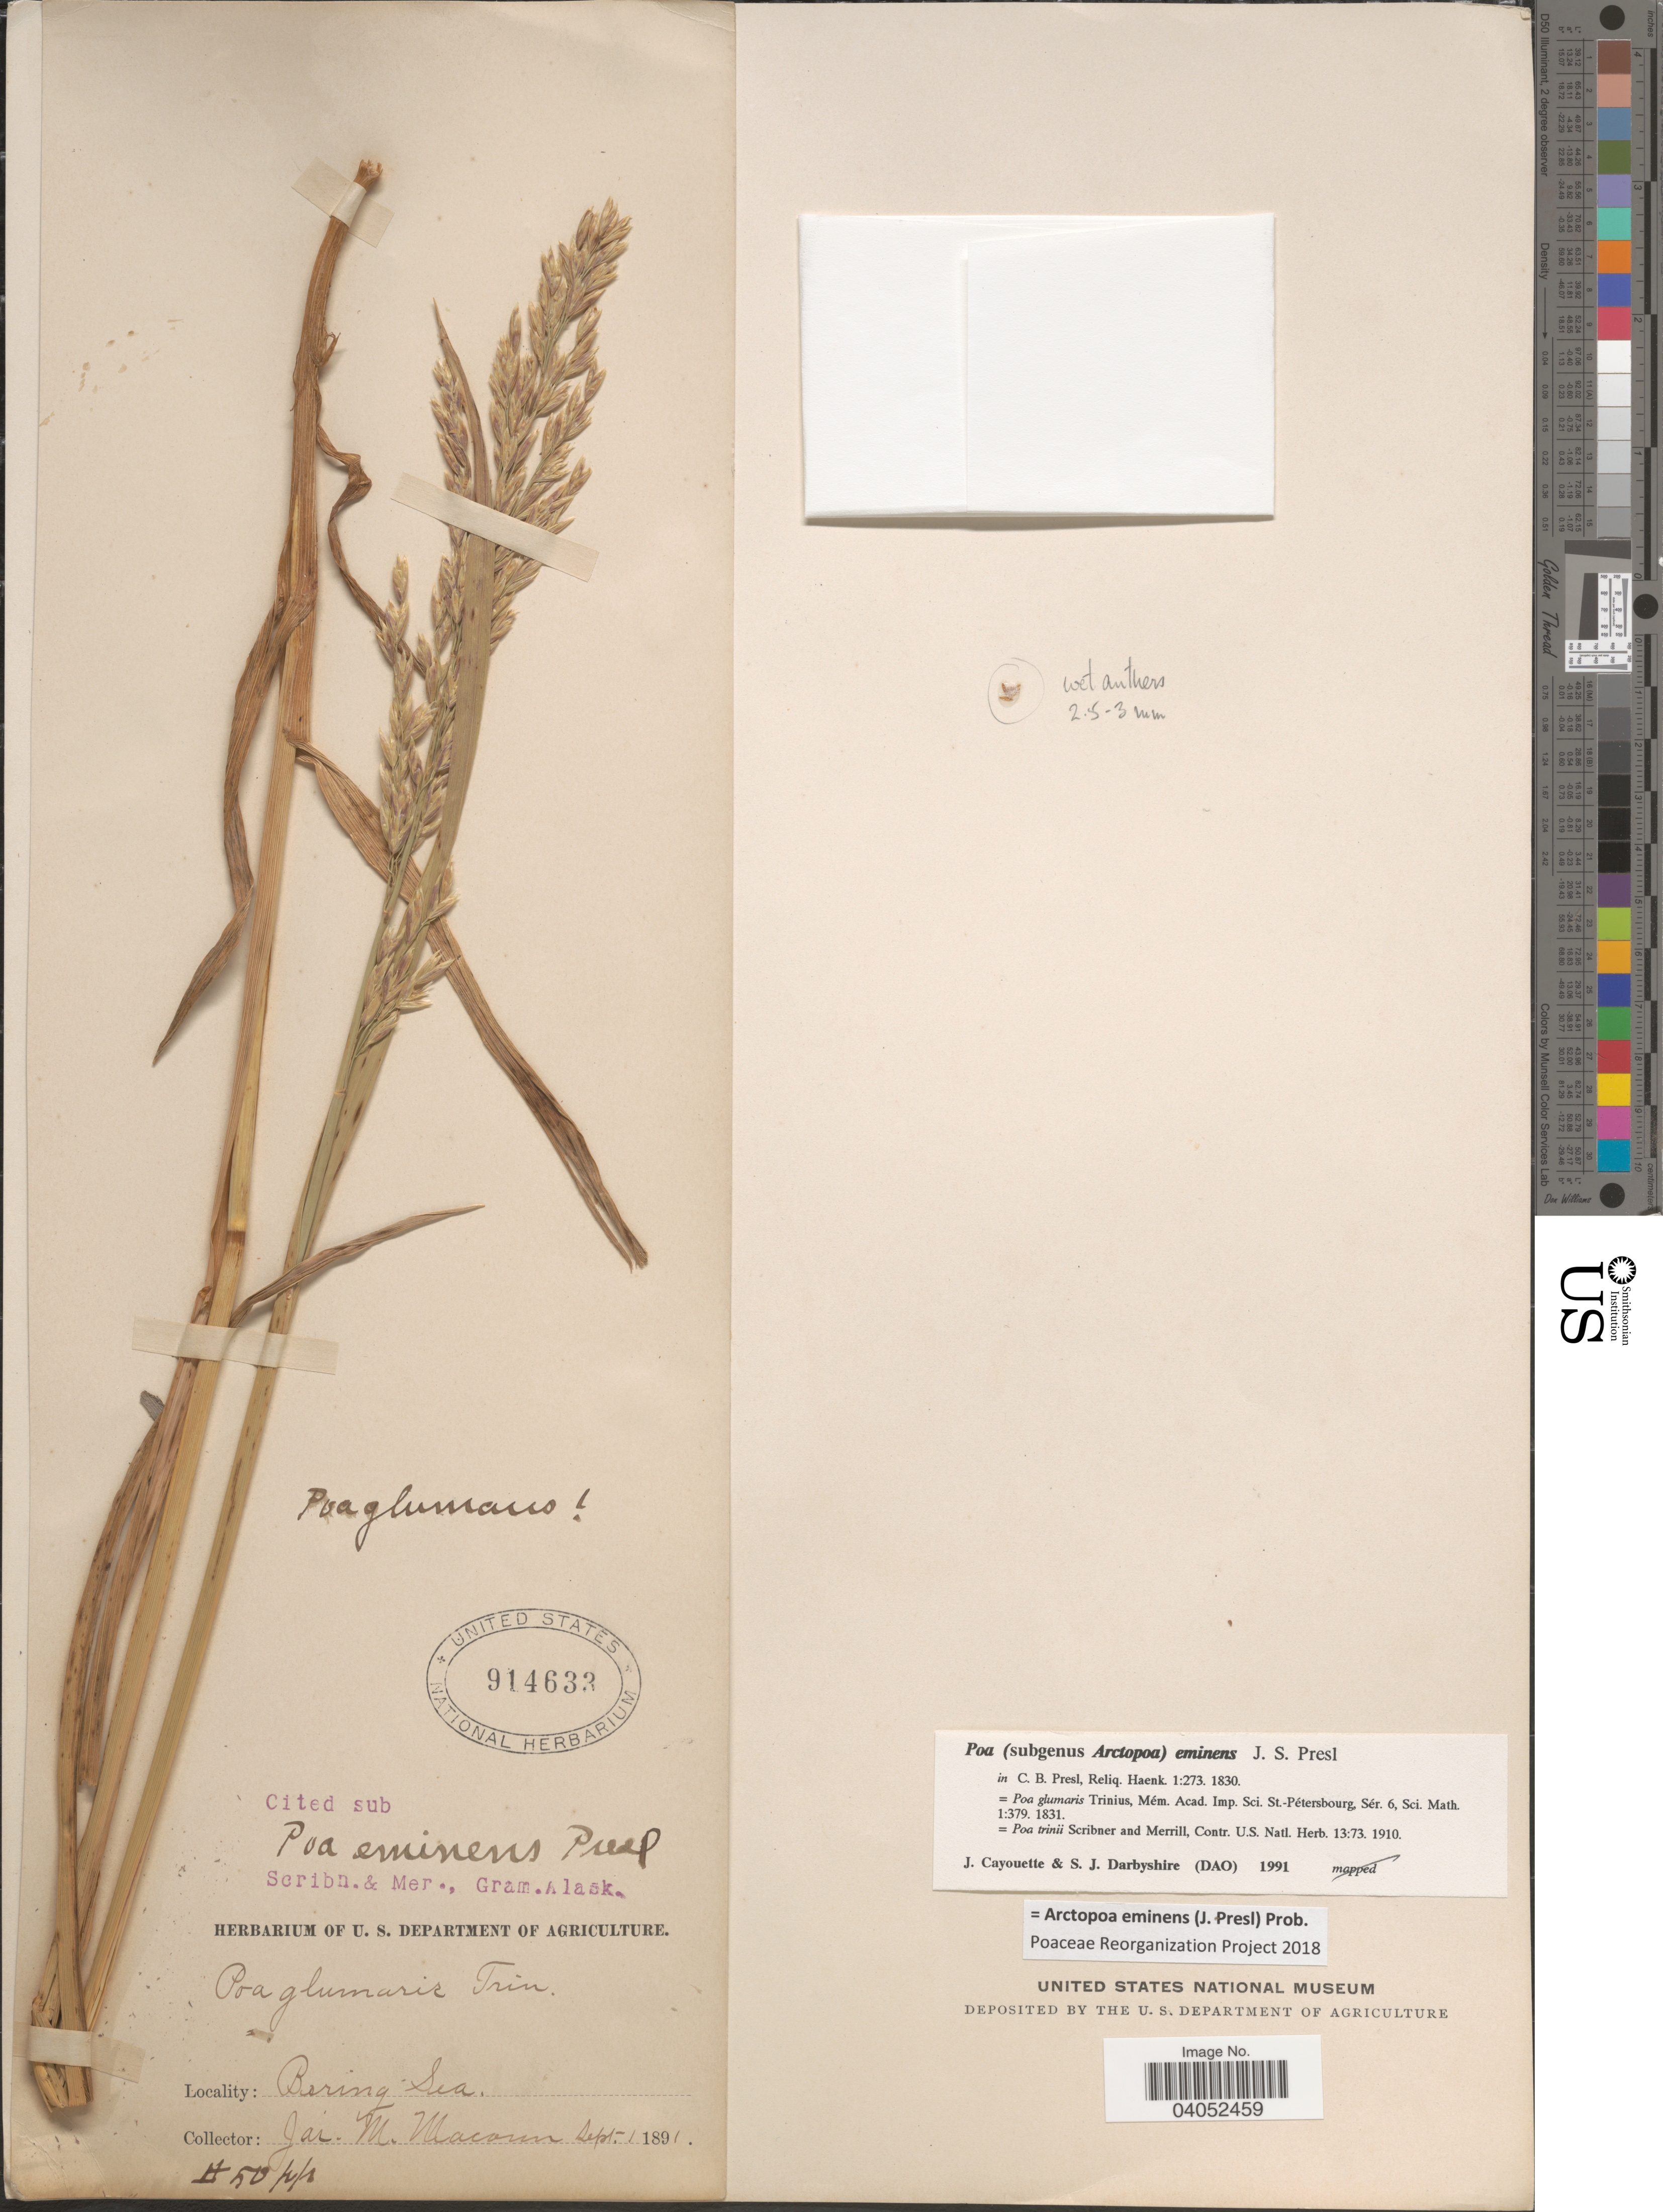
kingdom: Plantae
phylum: Tracheophyta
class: Liliopsida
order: Poales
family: Poaceae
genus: Arctopoa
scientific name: Arctopoa eminens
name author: (J. Presl) Prob.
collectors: J. M. Macoun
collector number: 50pp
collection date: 1891-09-01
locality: Bering Sea.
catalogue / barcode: US 914633